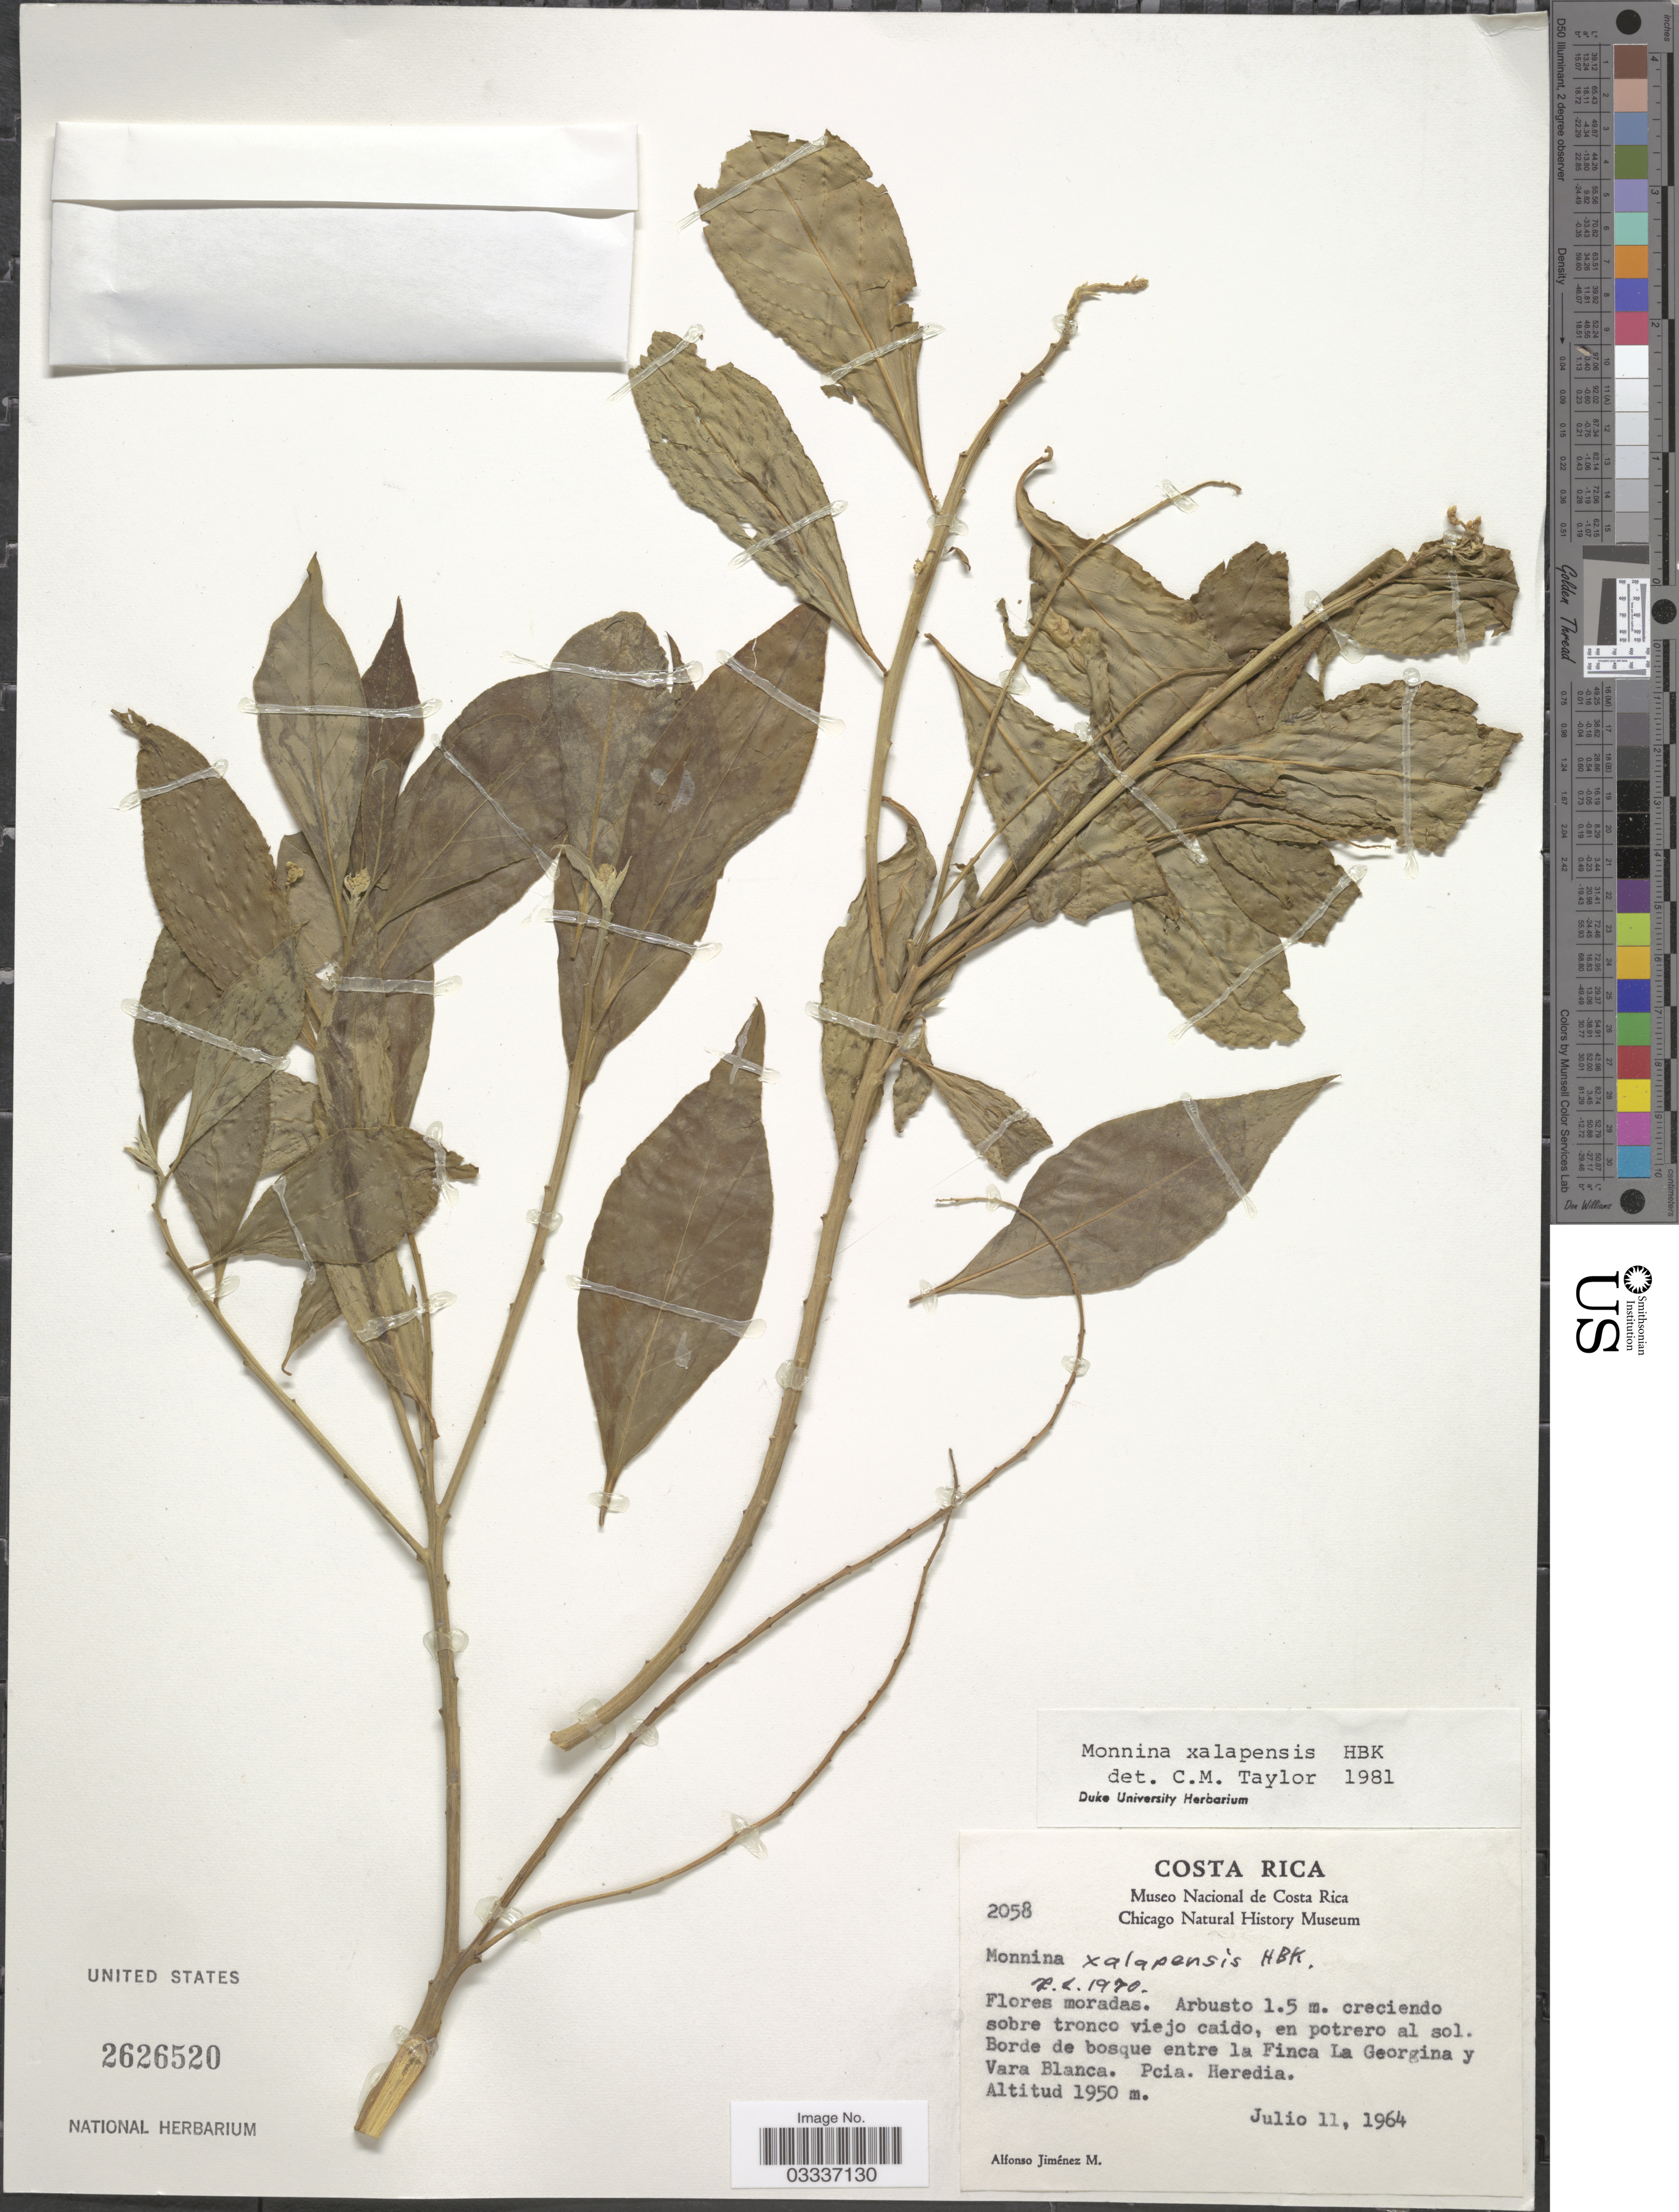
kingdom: Plantae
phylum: Tracheophyta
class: Magnoliopsida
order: Fabales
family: Polygalaceae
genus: Monnina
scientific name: Monnina xalapensis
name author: Kunth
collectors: A. Jimenez M.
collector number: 2058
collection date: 1964-07-11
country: Costa Rica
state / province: Heredia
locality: Borde de bosque entre la Finca La Georgina y Vara Blanca. Pcia. Heredia.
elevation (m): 1950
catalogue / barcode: US 2626520